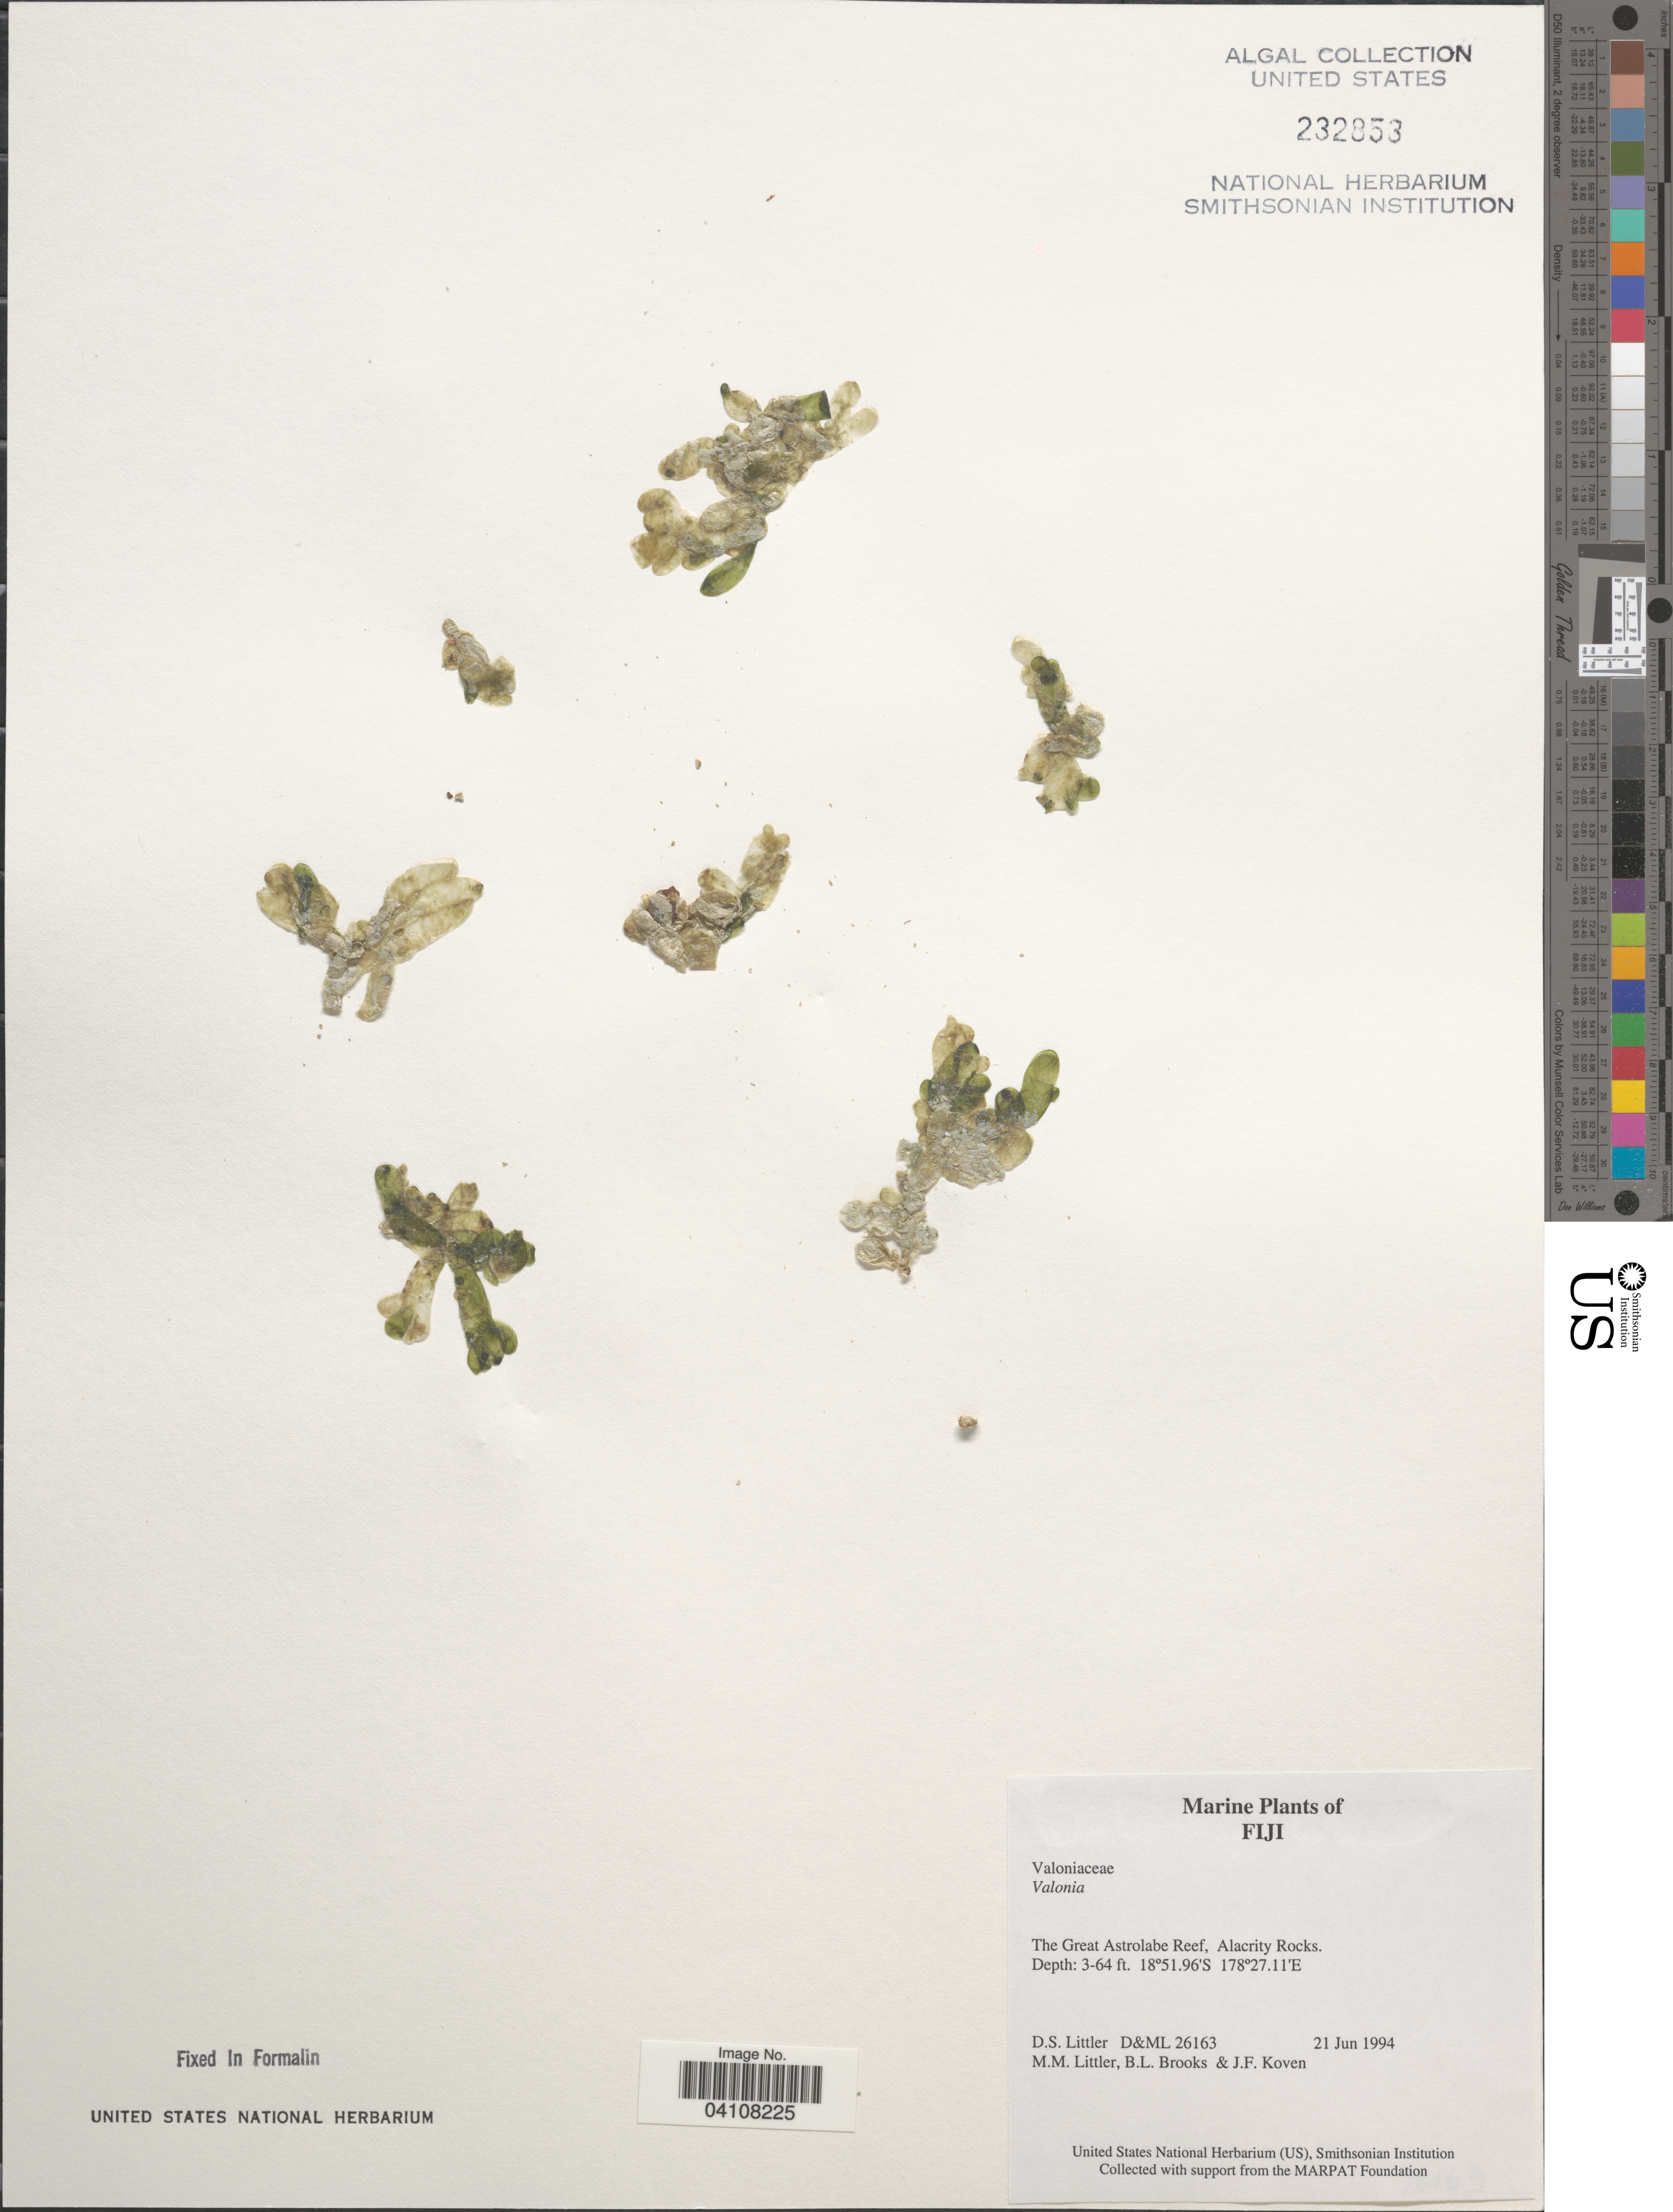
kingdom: Plantae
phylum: Chlorophyta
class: Ulvophyceae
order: Siphonocladales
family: Valoniaceae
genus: Valonia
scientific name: Valonia sp.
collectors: D. S. Littler, B. Brooks & J. Koven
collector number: D&ML26163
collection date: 1994-06-21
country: Fiji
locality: The Great Astrolabe Reef, Alacrity Rocks.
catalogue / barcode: US 232853